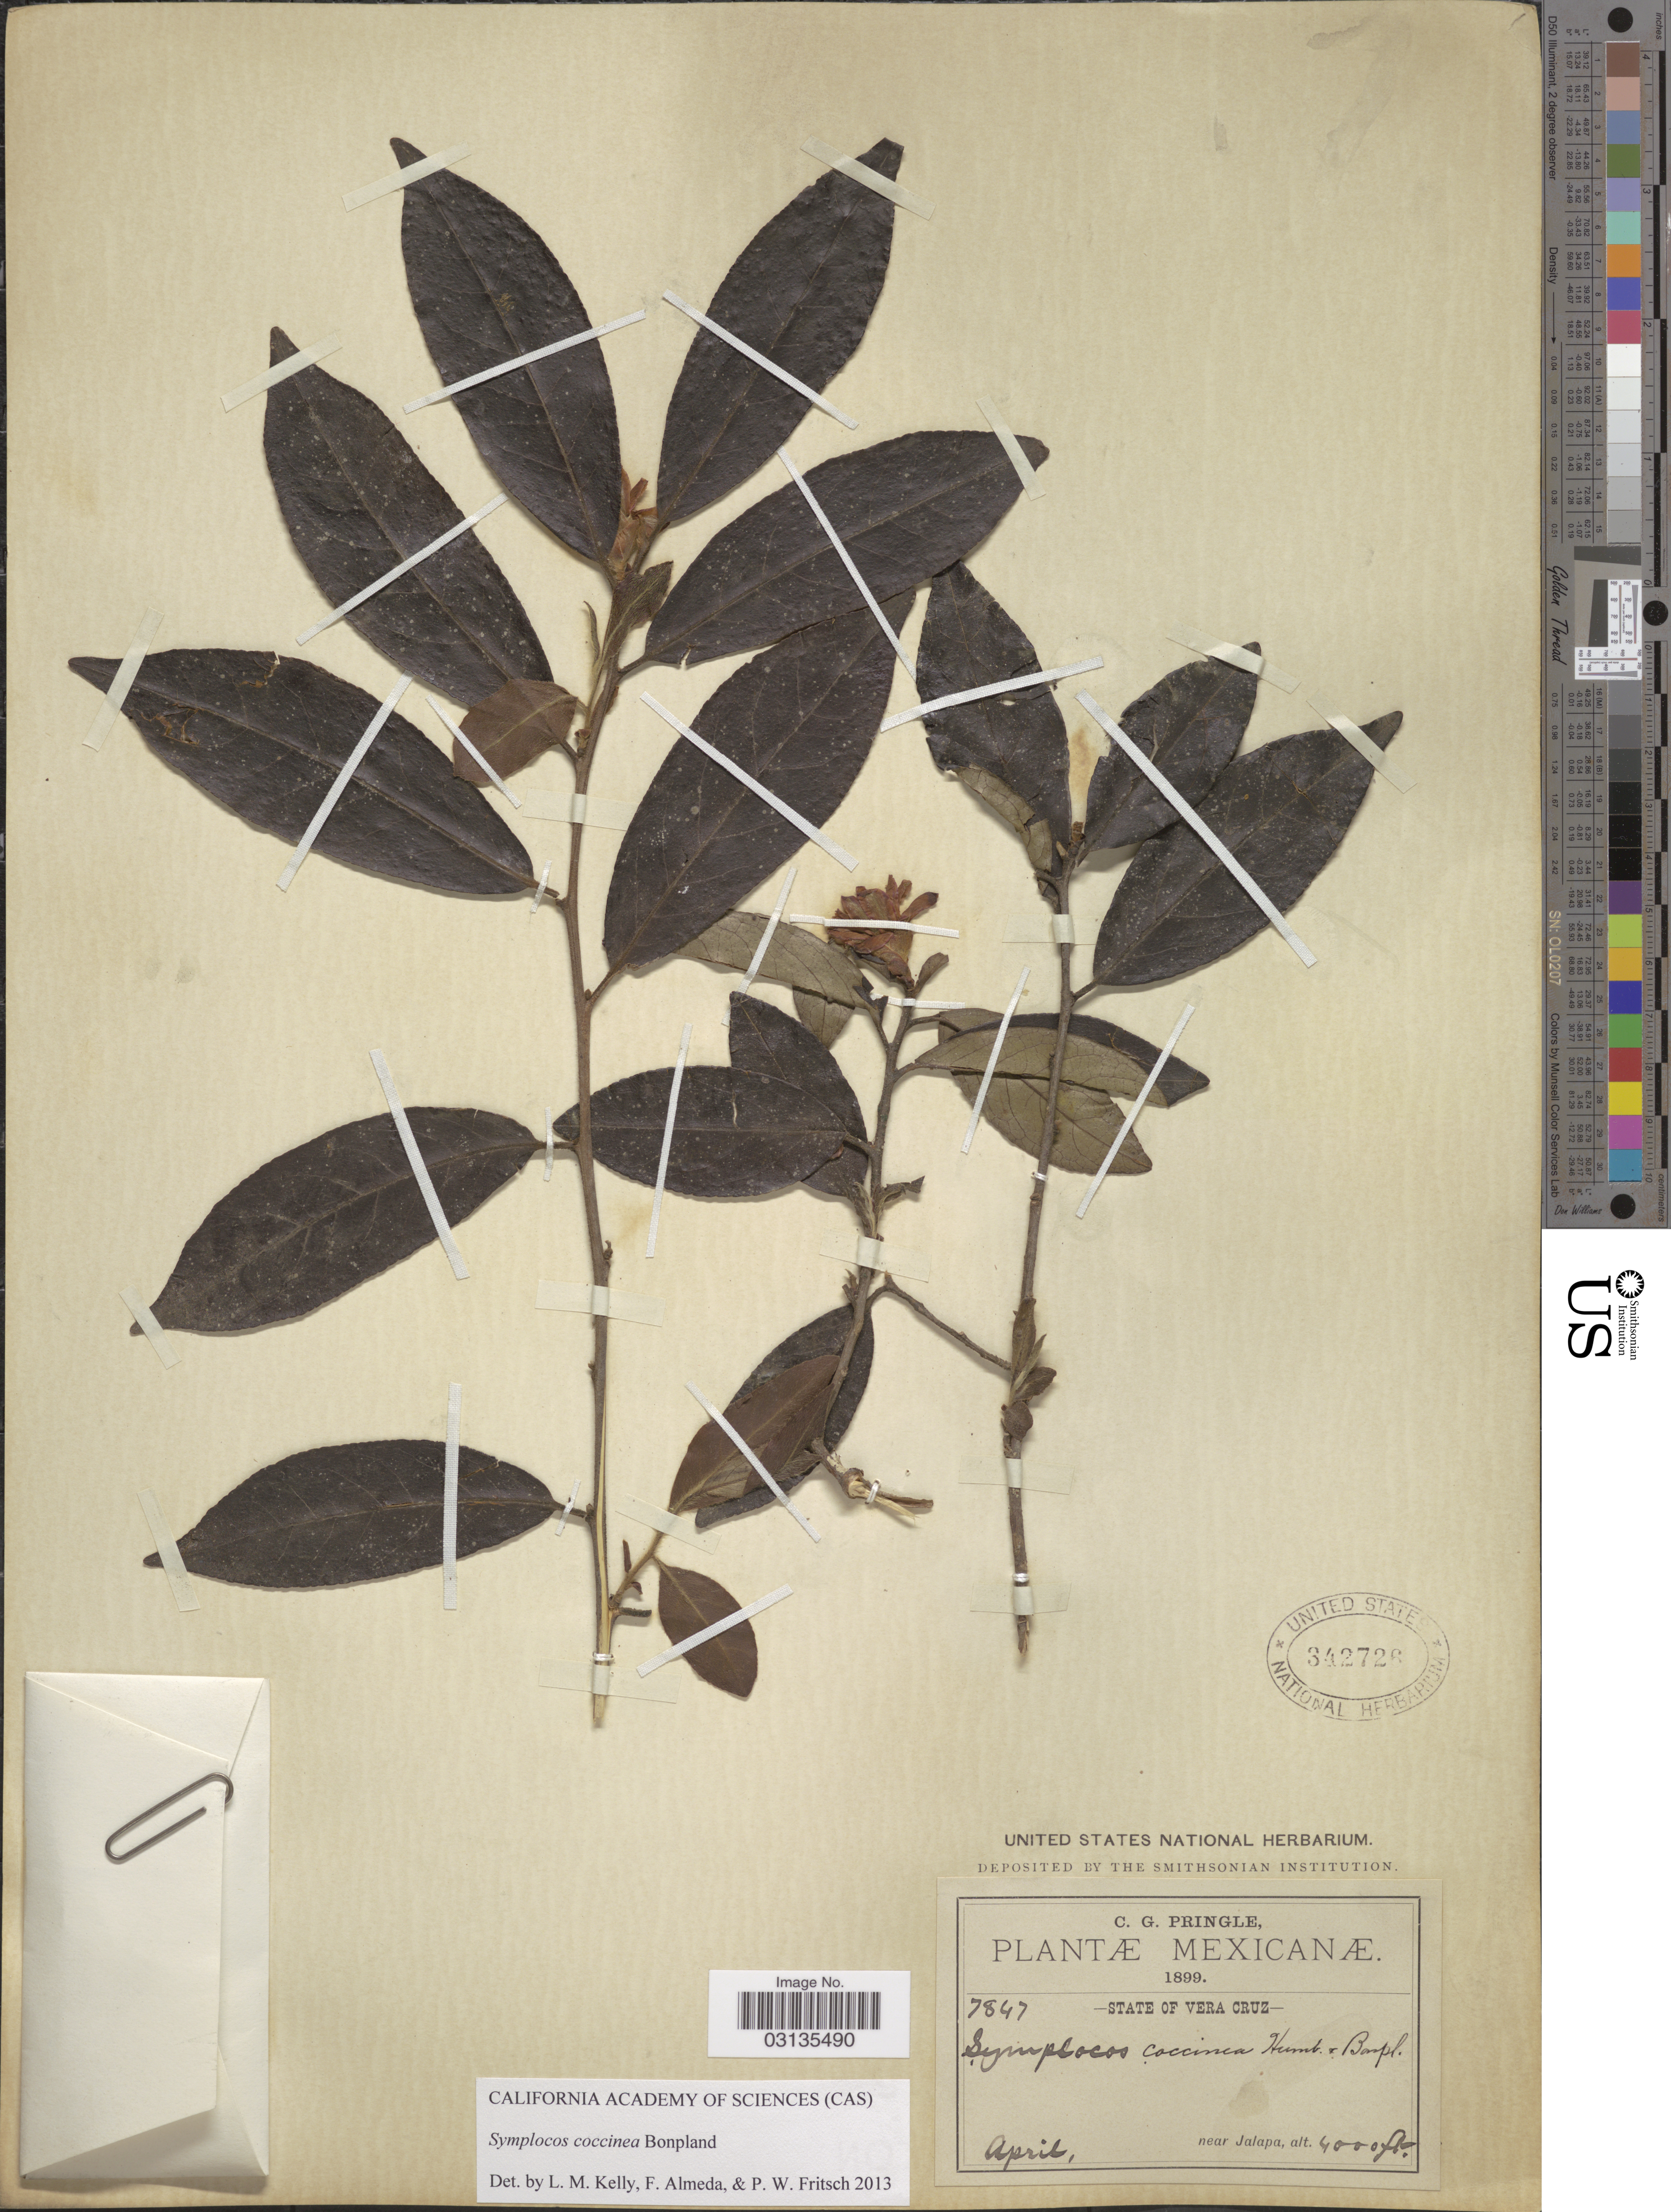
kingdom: Plantae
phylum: Tracheophyta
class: Magnoliopsida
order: Ericales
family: Symplocaceae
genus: Symplocos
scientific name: Symplocos coccinea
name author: Bonpl.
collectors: C. G. Pringle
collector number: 7847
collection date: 1899-04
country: Mexico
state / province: Veracruz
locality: Near Jalapa.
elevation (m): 1219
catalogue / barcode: US 342726